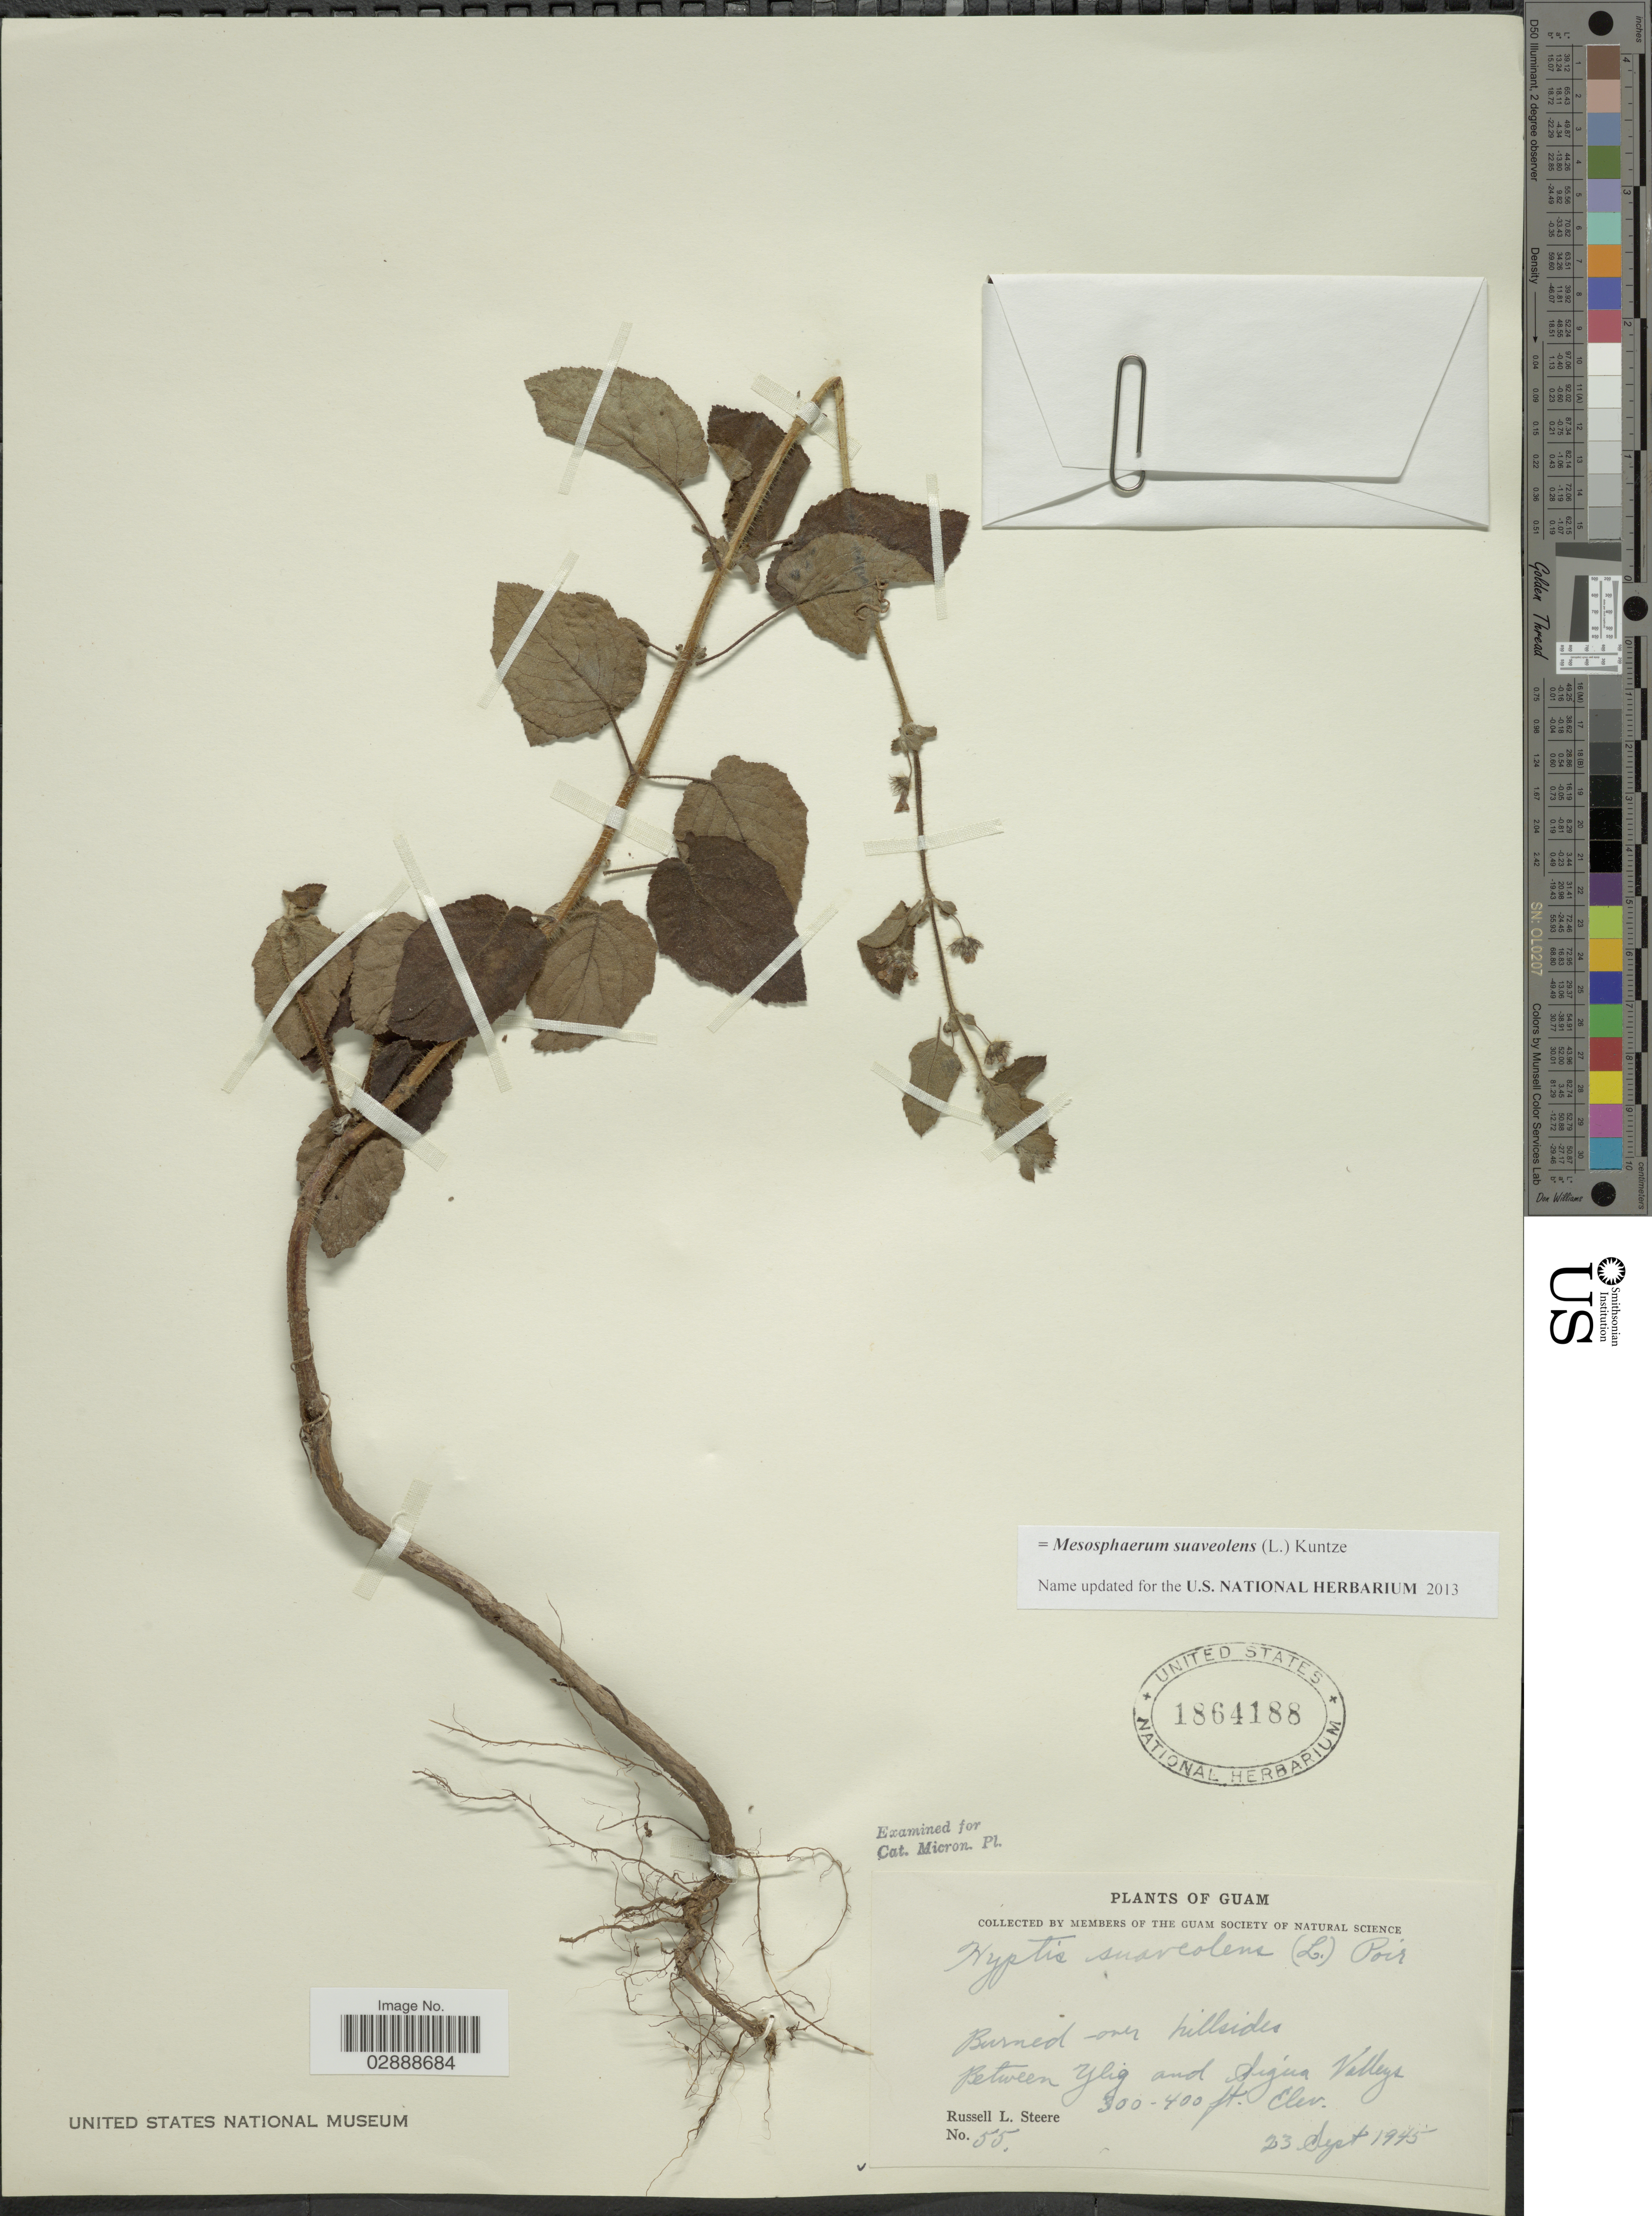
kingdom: Plantae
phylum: Tracheophyta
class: Magnoliopsida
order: Lamiales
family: Lamiaceae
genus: Mesosphaerum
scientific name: Mesosphaerum suaveolens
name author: (L.) Kuntze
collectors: R. L. Steere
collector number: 55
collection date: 1945-09-23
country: Guam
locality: Between Ylig and Sigúa Valleys.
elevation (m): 91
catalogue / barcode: US 1864188